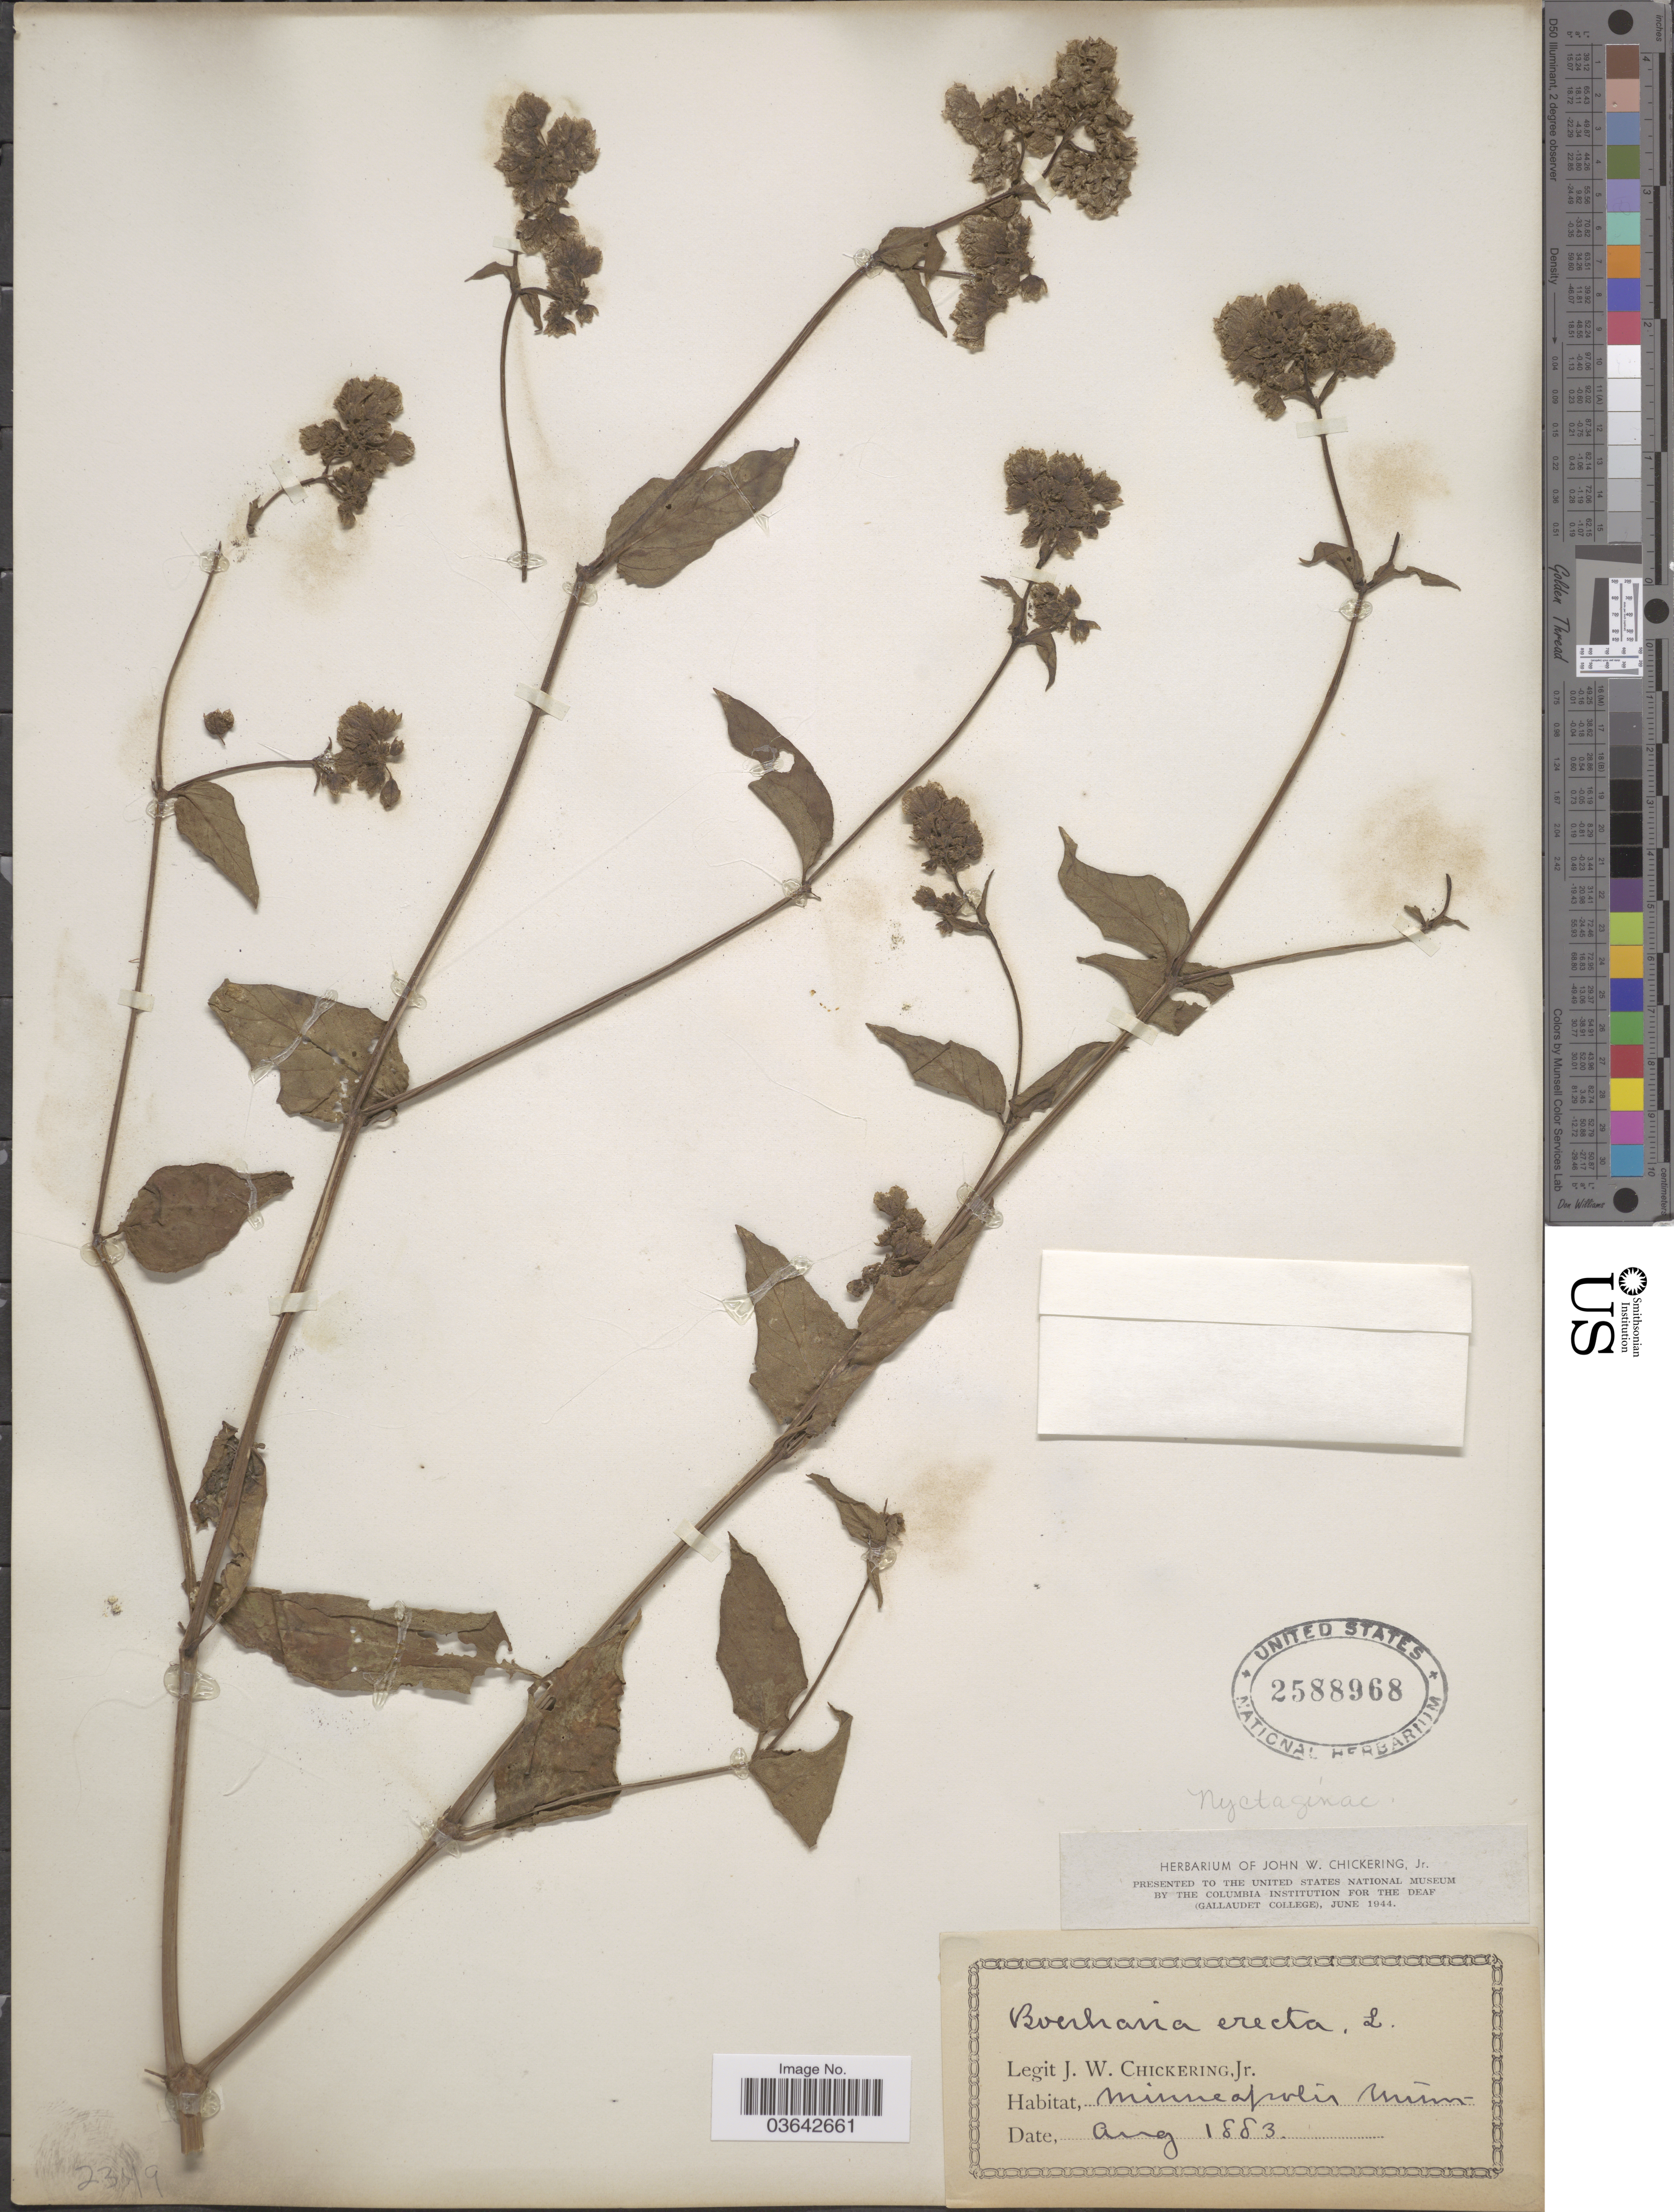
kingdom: Plantae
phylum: Tracheophyta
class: Magnoliopsida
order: Caryophyllales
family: Nyctaginaceae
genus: Boerhavia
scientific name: Boerhavia erecta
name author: L.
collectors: J. W. Chickering Jr.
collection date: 1883-08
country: United States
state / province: Minnesota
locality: Minneapolis.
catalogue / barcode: US 2588968